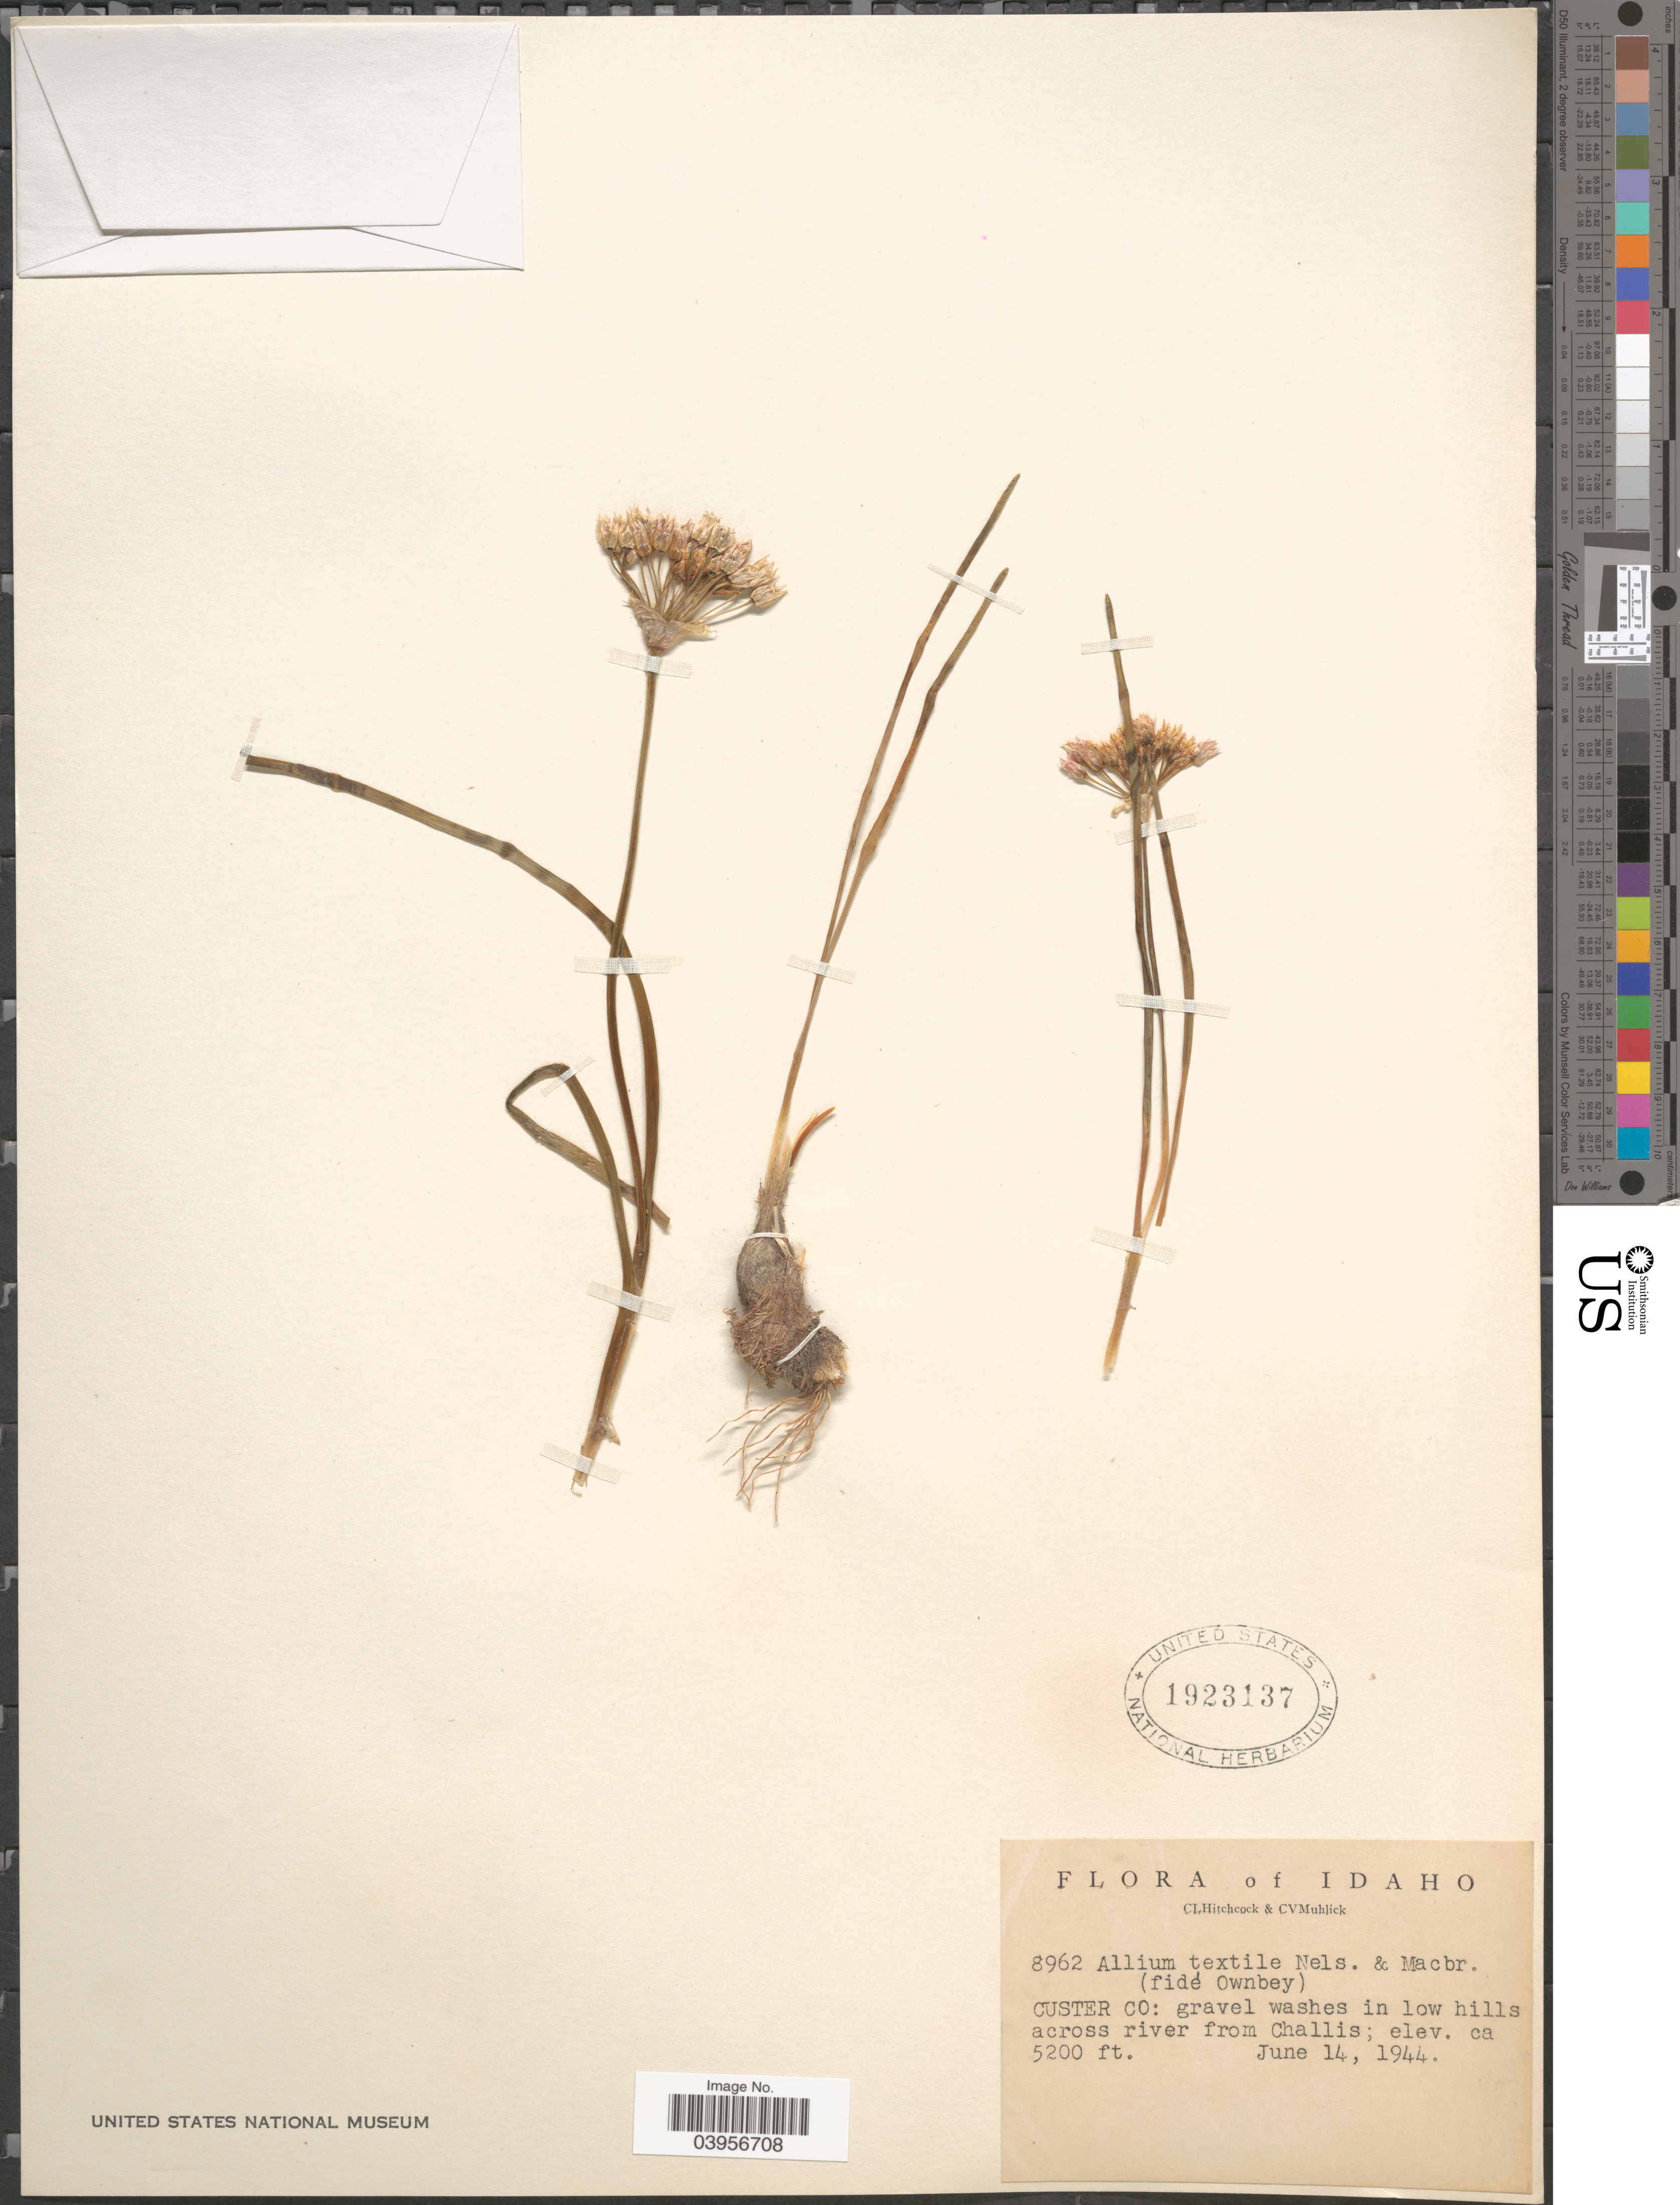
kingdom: Plantae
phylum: Tracheophyta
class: Liliopsida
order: Asparagales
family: Amaryllidaceae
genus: Allium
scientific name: Allium textile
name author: A. Nelson & J.F. Macbr.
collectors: C. L. Hitchcock & C. V. Muhlick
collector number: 8962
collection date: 1944-06-14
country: United States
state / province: Idaho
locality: Custer Co: gravel washes in low hills across river from Challis.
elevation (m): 1585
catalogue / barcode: US 1923137